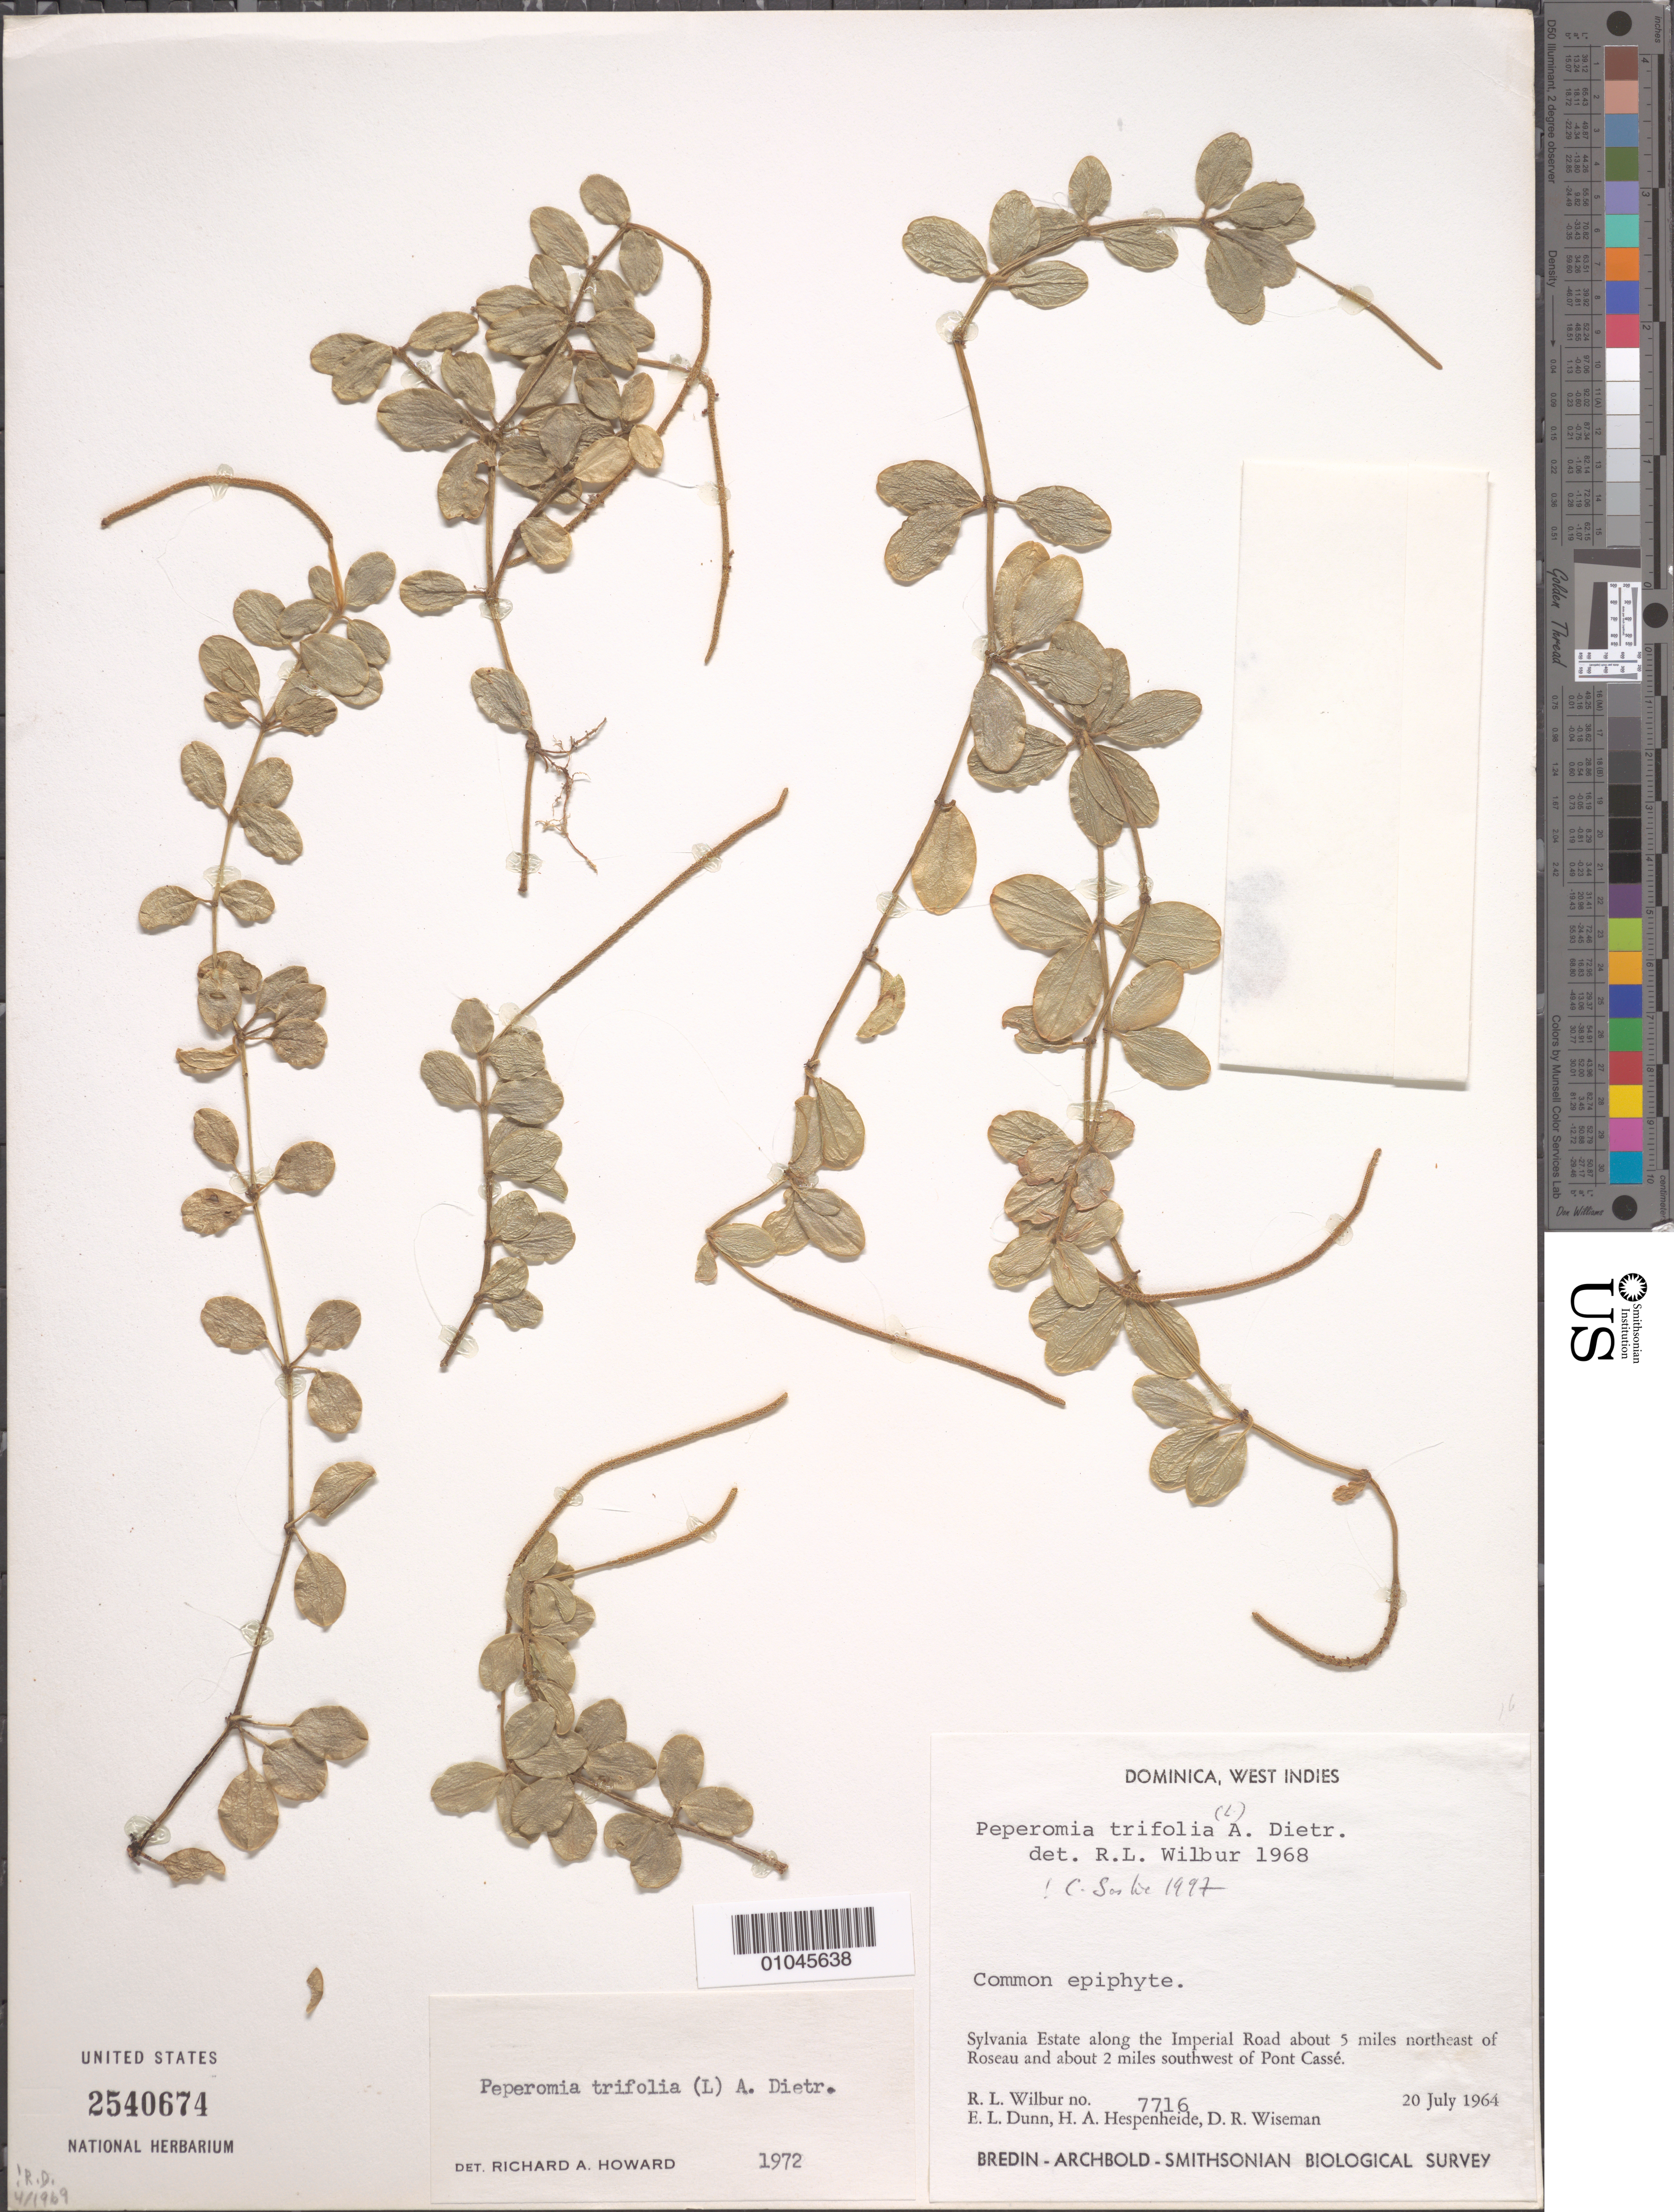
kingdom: Plantae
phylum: Tracheophyta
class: Magnoliopsida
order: Piperales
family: Piperaceae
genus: Peperomia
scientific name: Peperomia trifolia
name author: (L.) A. Dietr.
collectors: R. L. Wilbur, E. Dunn, H. A. Hespenheide & D. R. Wiseman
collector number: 7716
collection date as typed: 20 Jul 1964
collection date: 1964-07-20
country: Dominica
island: Dominica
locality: Sylvania Estate along the Imperial Road about 5 miles NE of Rouseau about 2 miles SW of Pont Casse.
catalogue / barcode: US 2540674